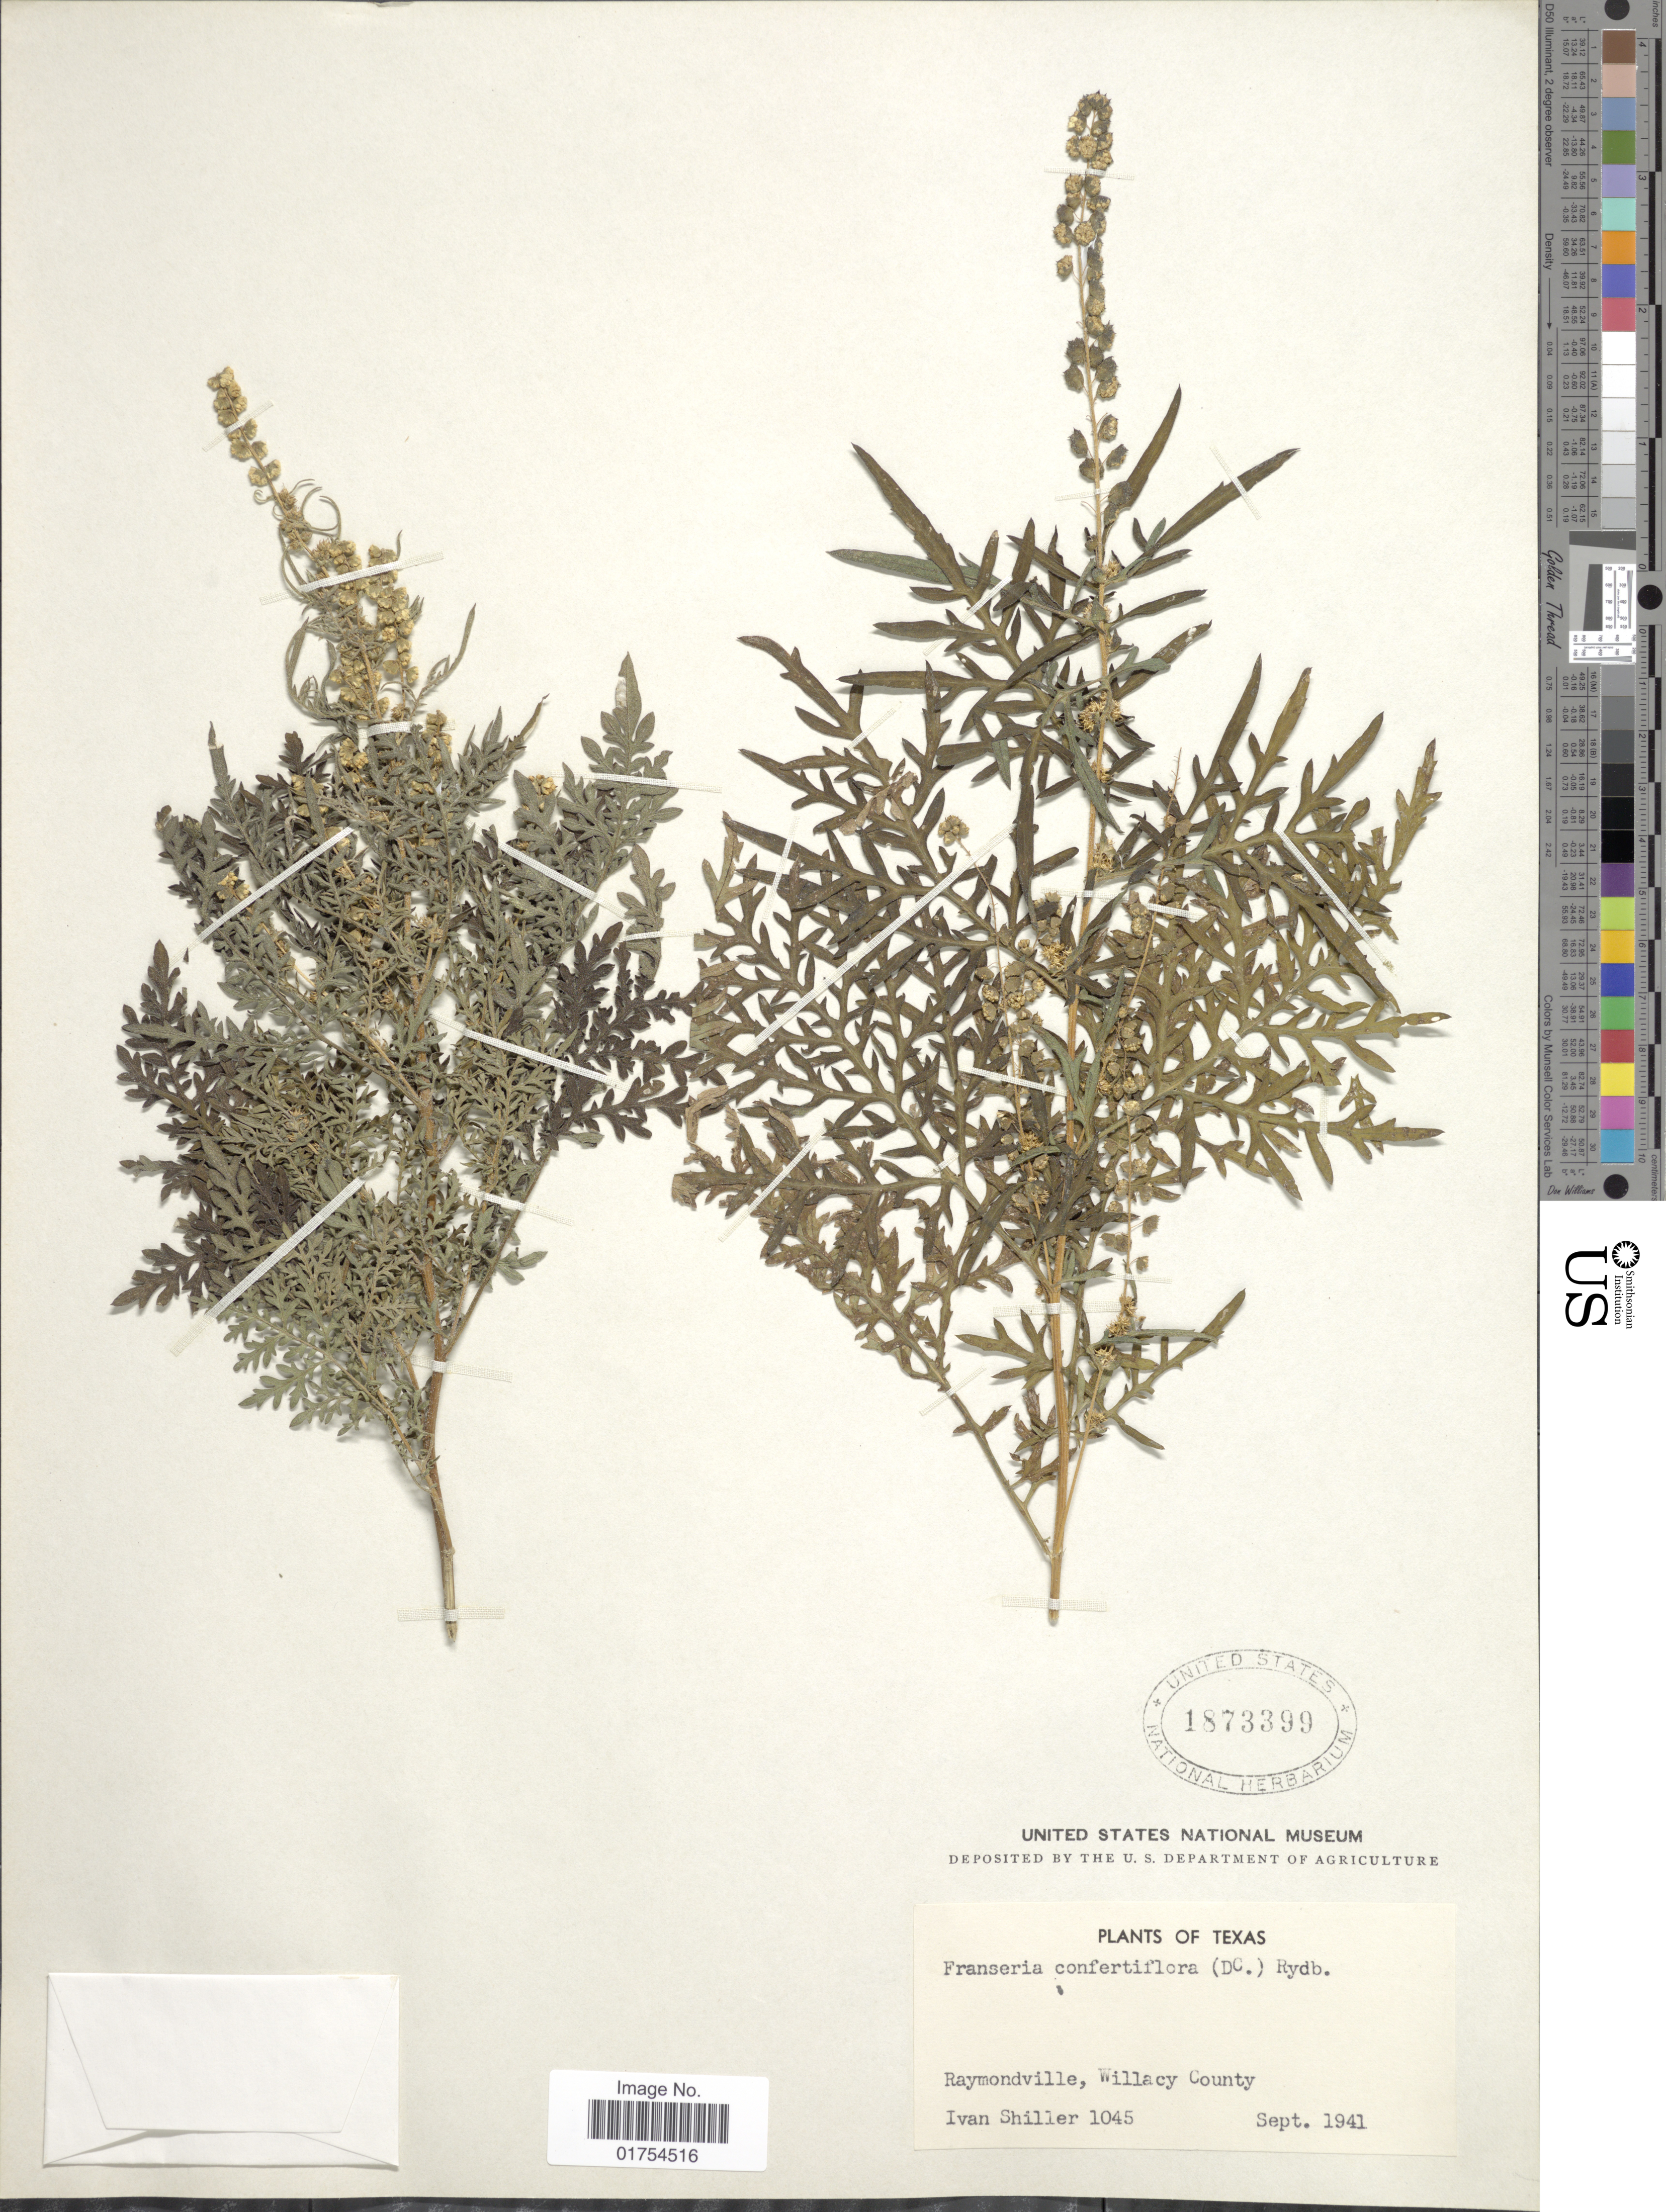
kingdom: Plantae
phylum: Tracheophyta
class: Magnoliopsida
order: Asterales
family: Asteraceae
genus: Franseria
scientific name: Franseria confertiflora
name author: (DC.) Rydb.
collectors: I. Shiller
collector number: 1045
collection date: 1941-09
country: United States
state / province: Texas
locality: Raymondville, Willacy County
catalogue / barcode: US 1873399